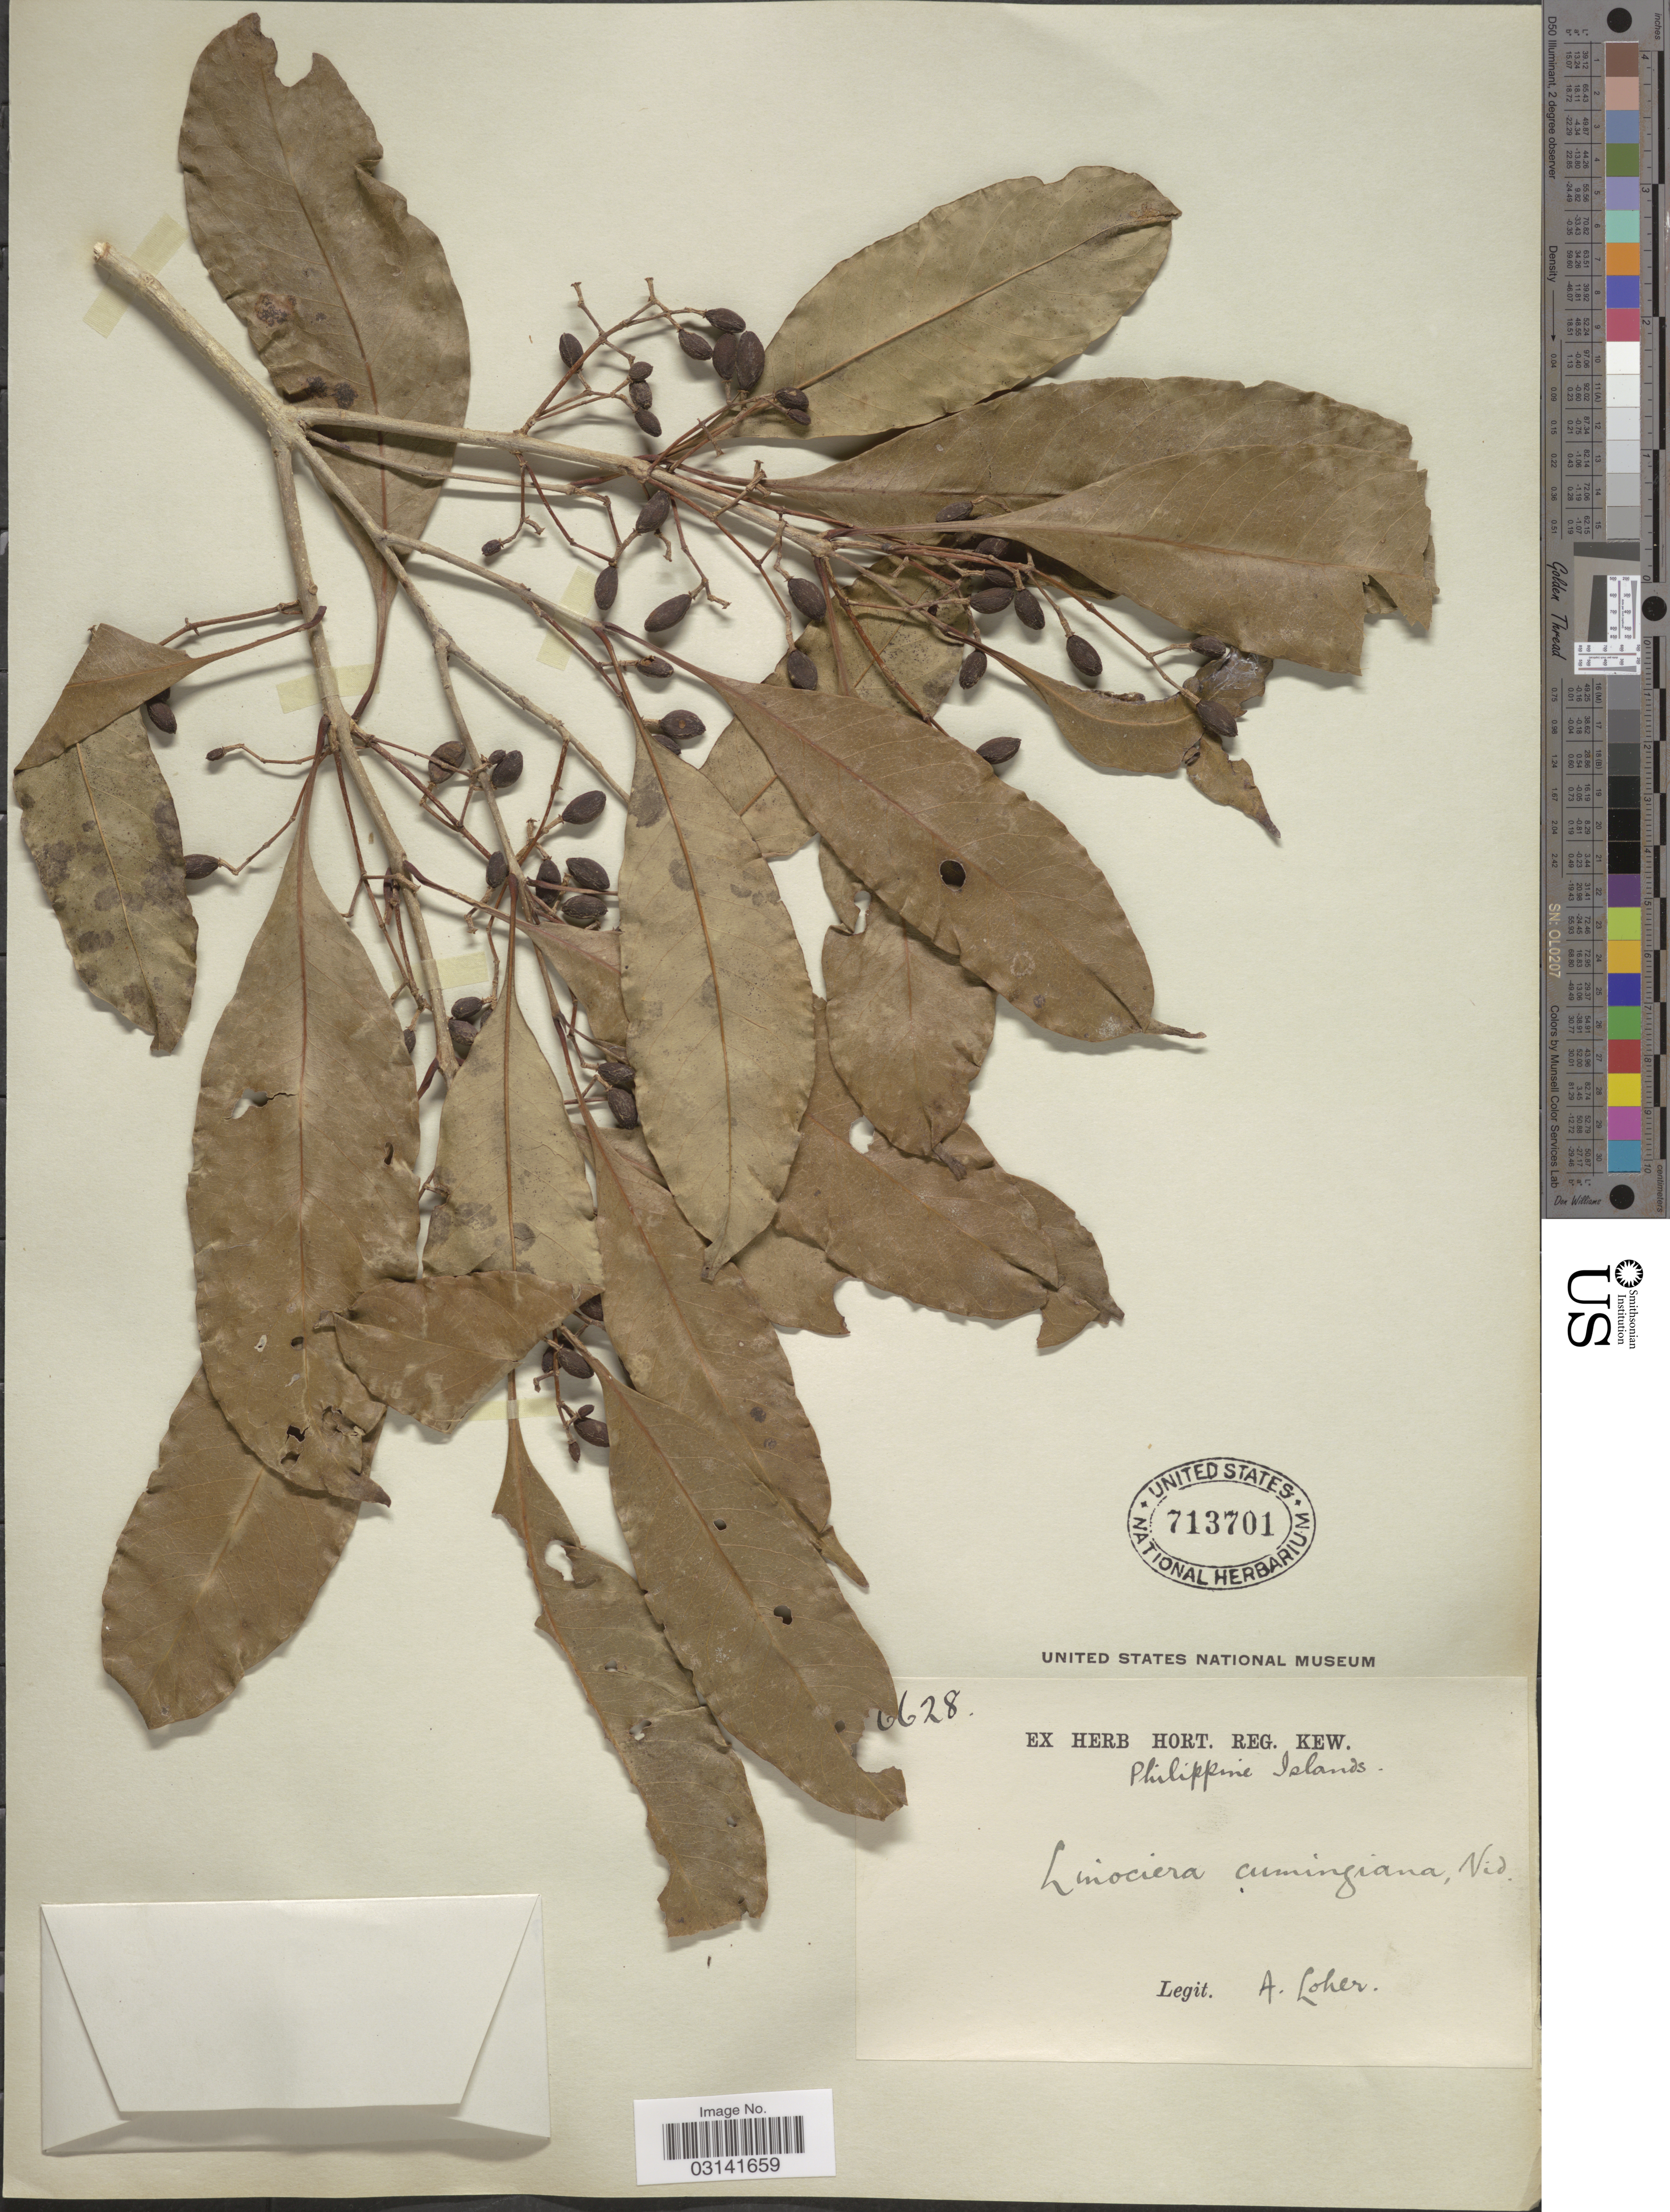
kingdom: Plantae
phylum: Tracheophyta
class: Magnoliopsida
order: Lamiales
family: Oleaceae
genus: Chionanthus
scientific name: Chionanthus ramiflorus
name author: Roxb.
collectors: A. Loher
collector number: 6628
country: Philippines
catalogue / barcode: US 713701